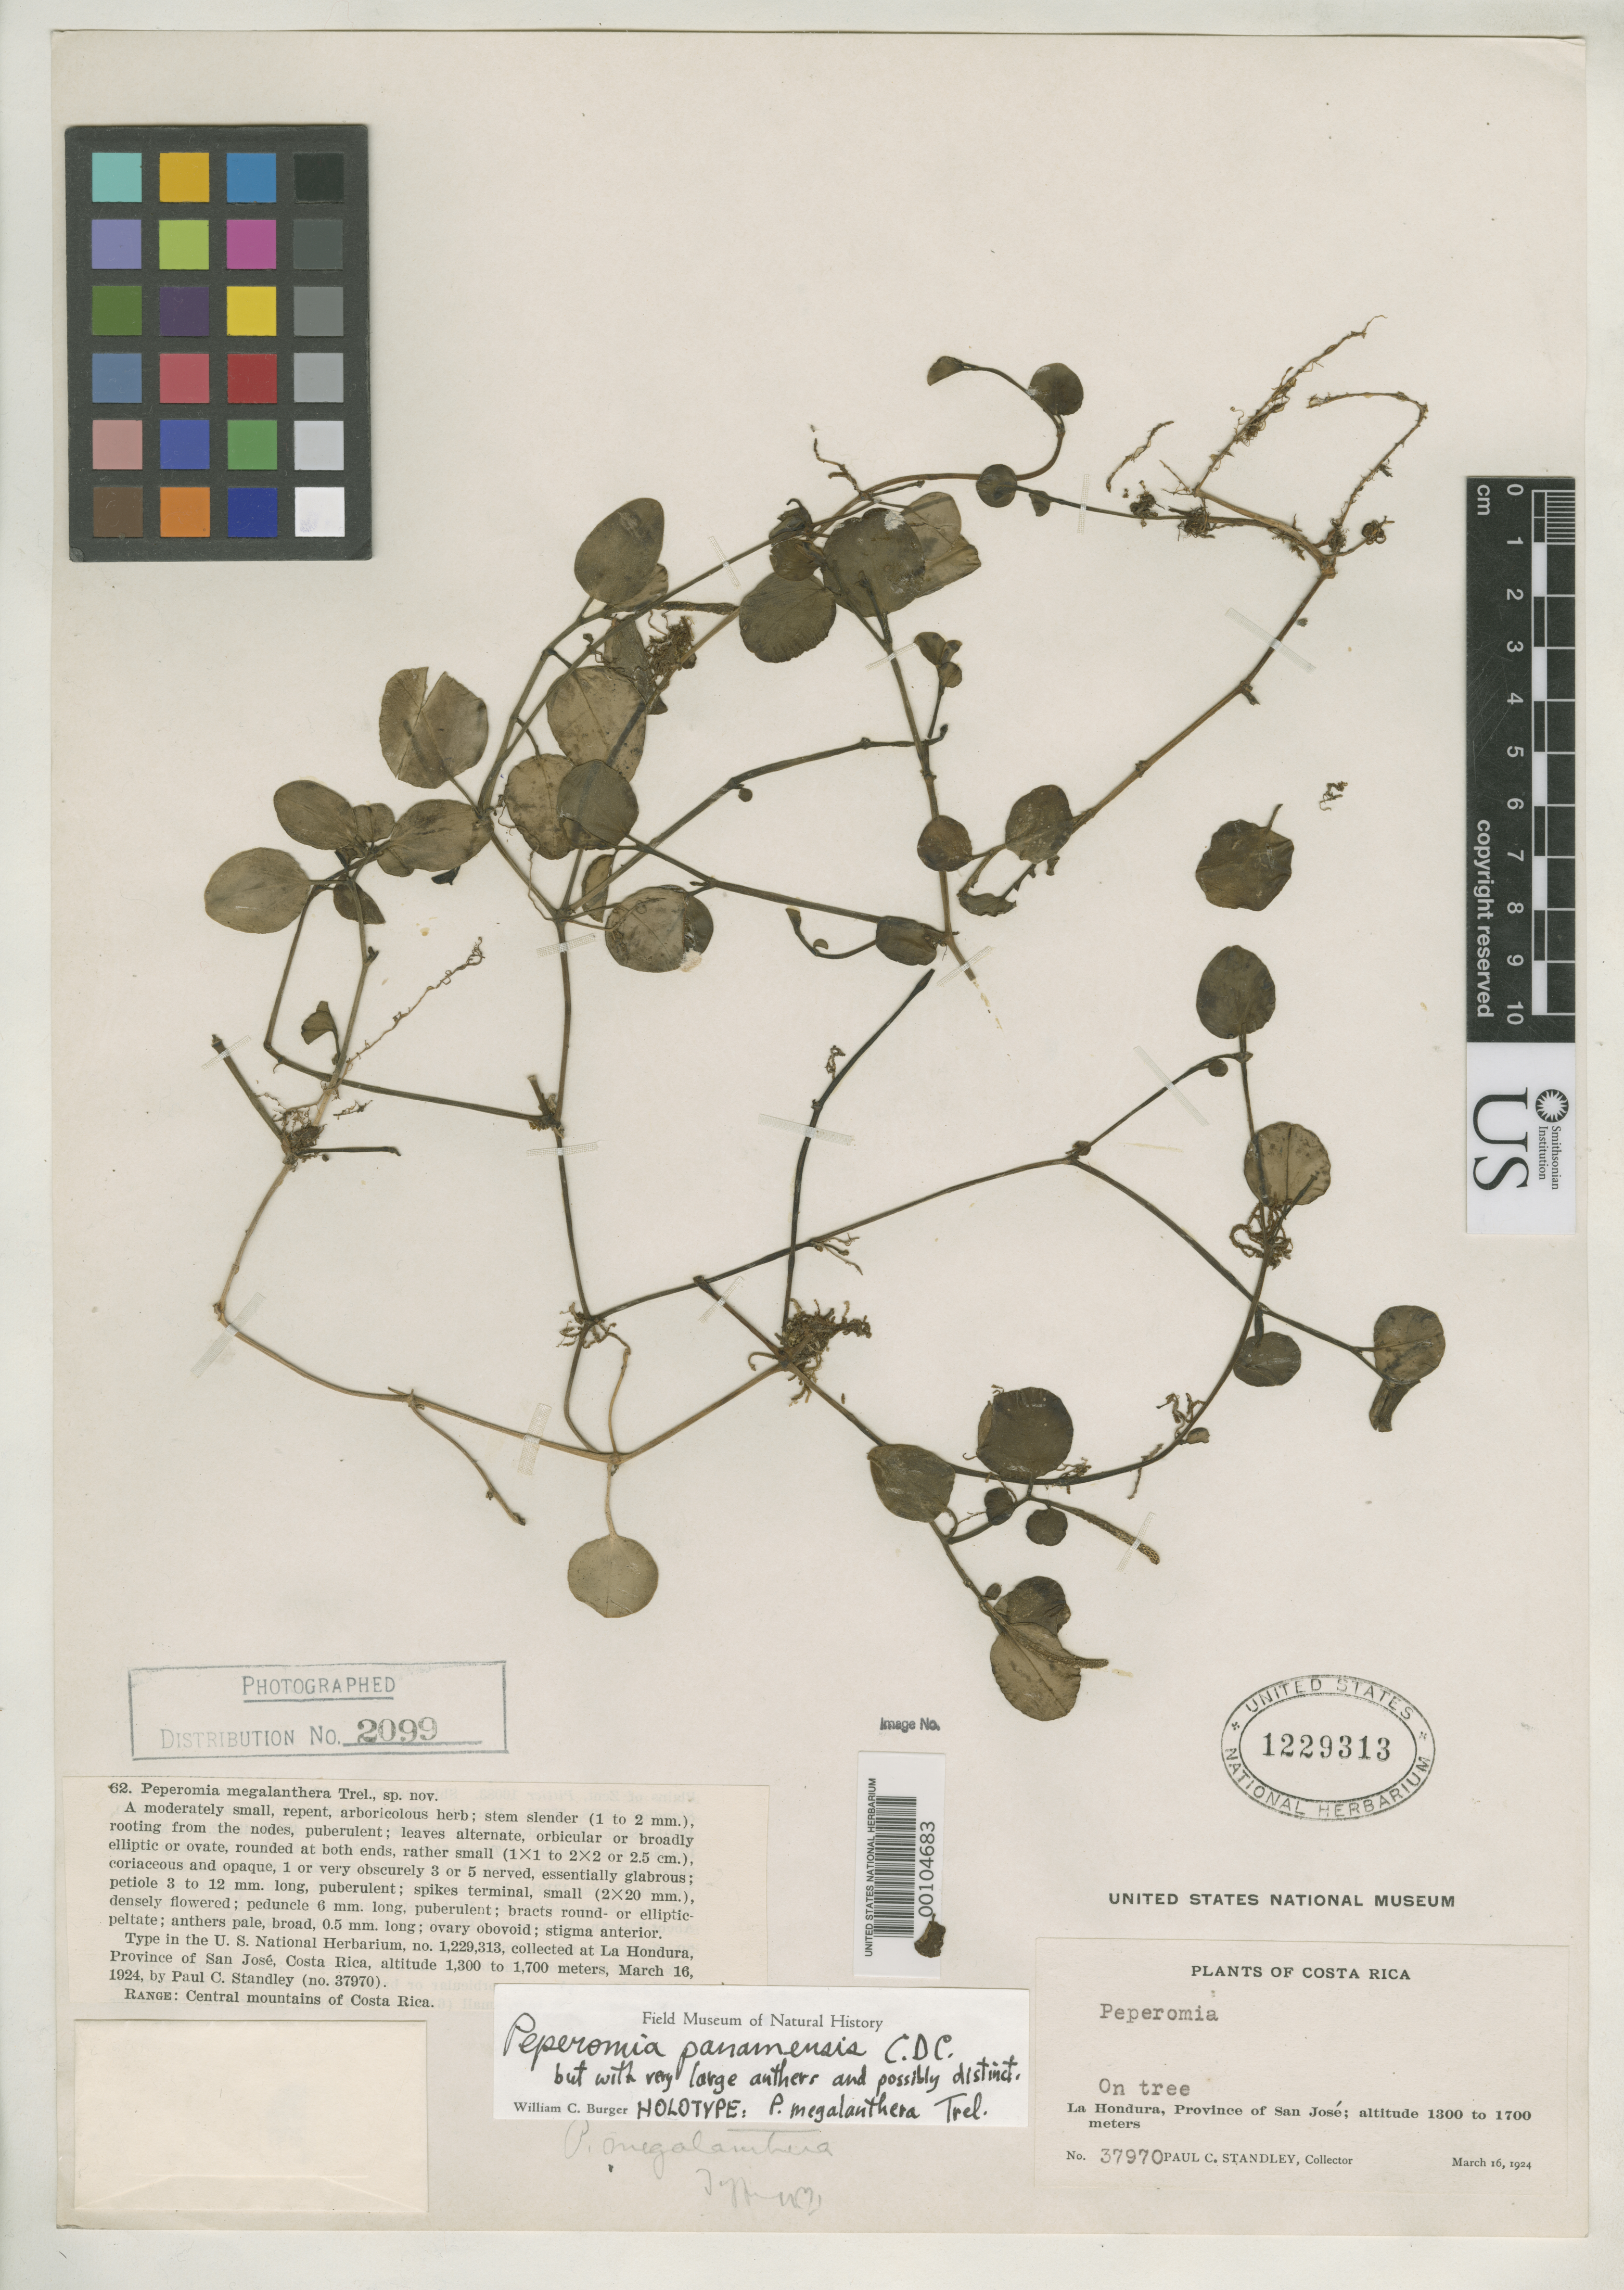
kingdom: Plantae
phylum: Tracheophyta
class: Magnoliopsida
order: Piperales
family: Piperaceae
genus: Peperomia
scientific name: Peperomia megalanthera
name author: Trel.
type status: Holotype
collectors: P. C. Standley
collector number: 37970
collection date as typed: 16 Mar 1924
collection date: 1924-03-16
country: Costa Rica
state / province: San José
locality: La Hondura.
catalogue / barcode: US 1229313